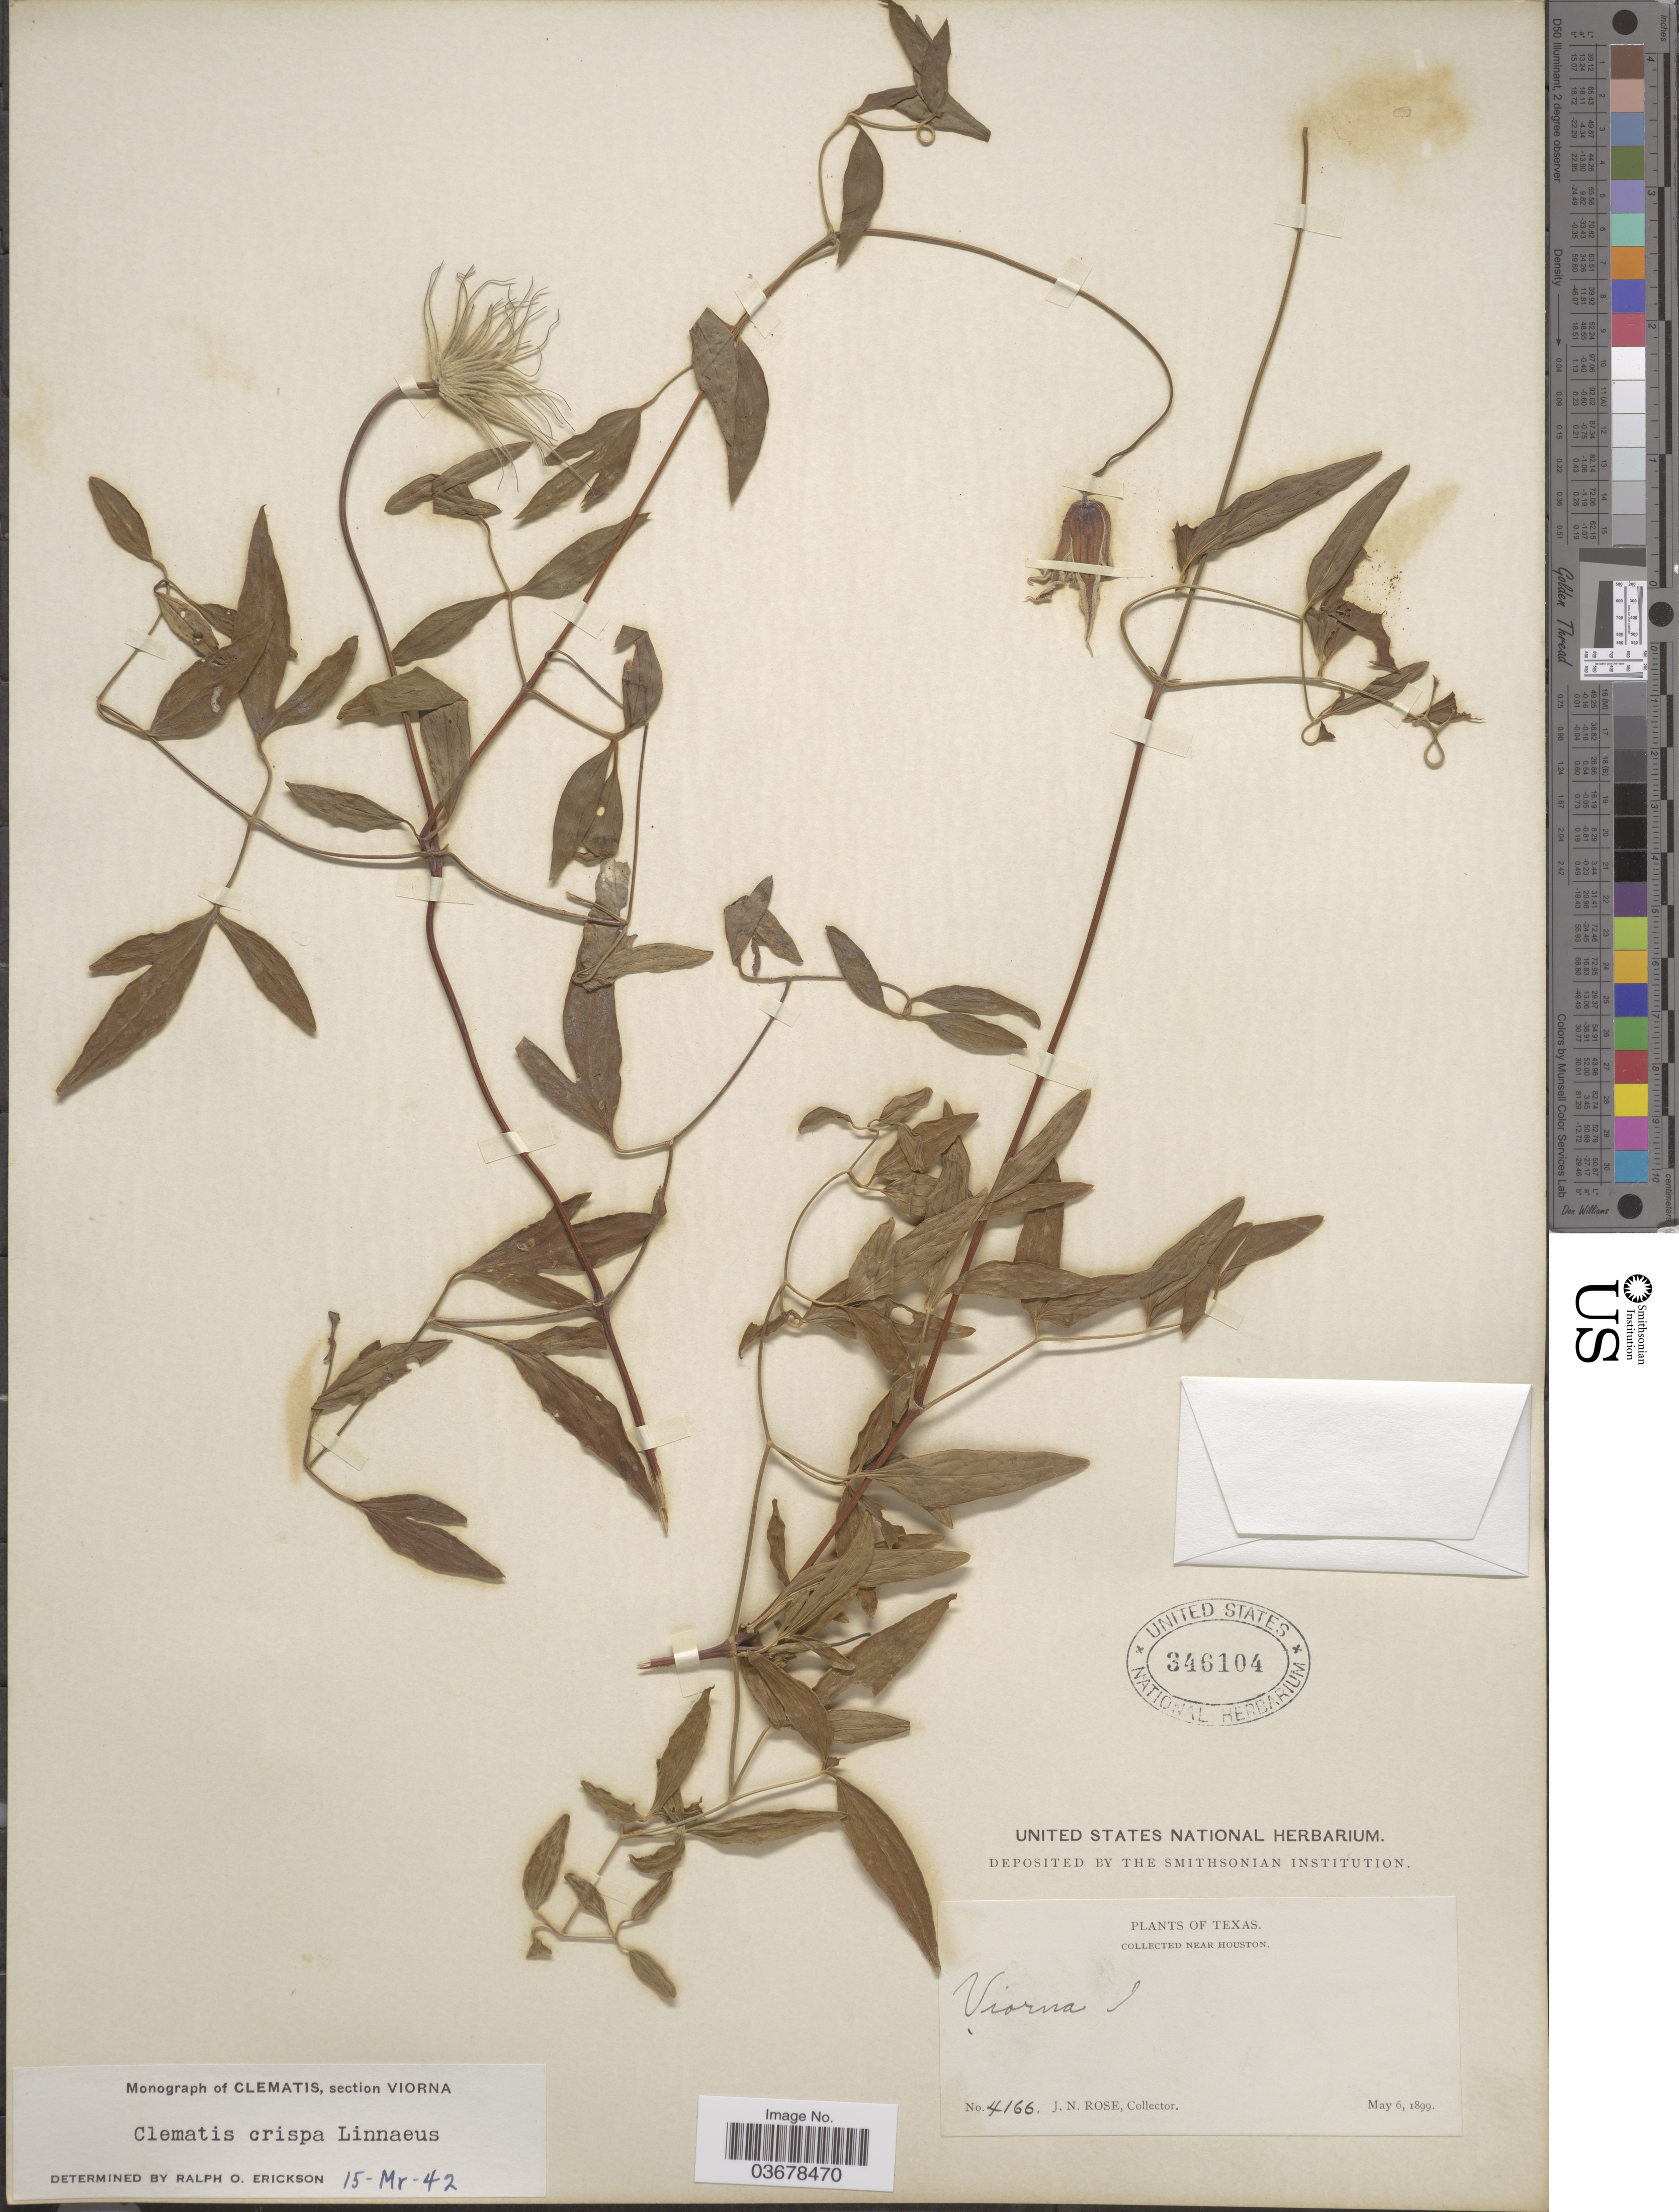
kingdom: Plantae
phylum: Tracheophyta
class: Magnoliopsida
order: Ranunculales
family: Ranunculaceae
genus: Clematis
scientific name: Clematis viorna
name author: L.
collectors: J. N. Rose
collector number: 4166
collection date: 1899-05-06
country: United States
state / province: Texas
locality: Near Houston.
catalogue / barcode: US 346104